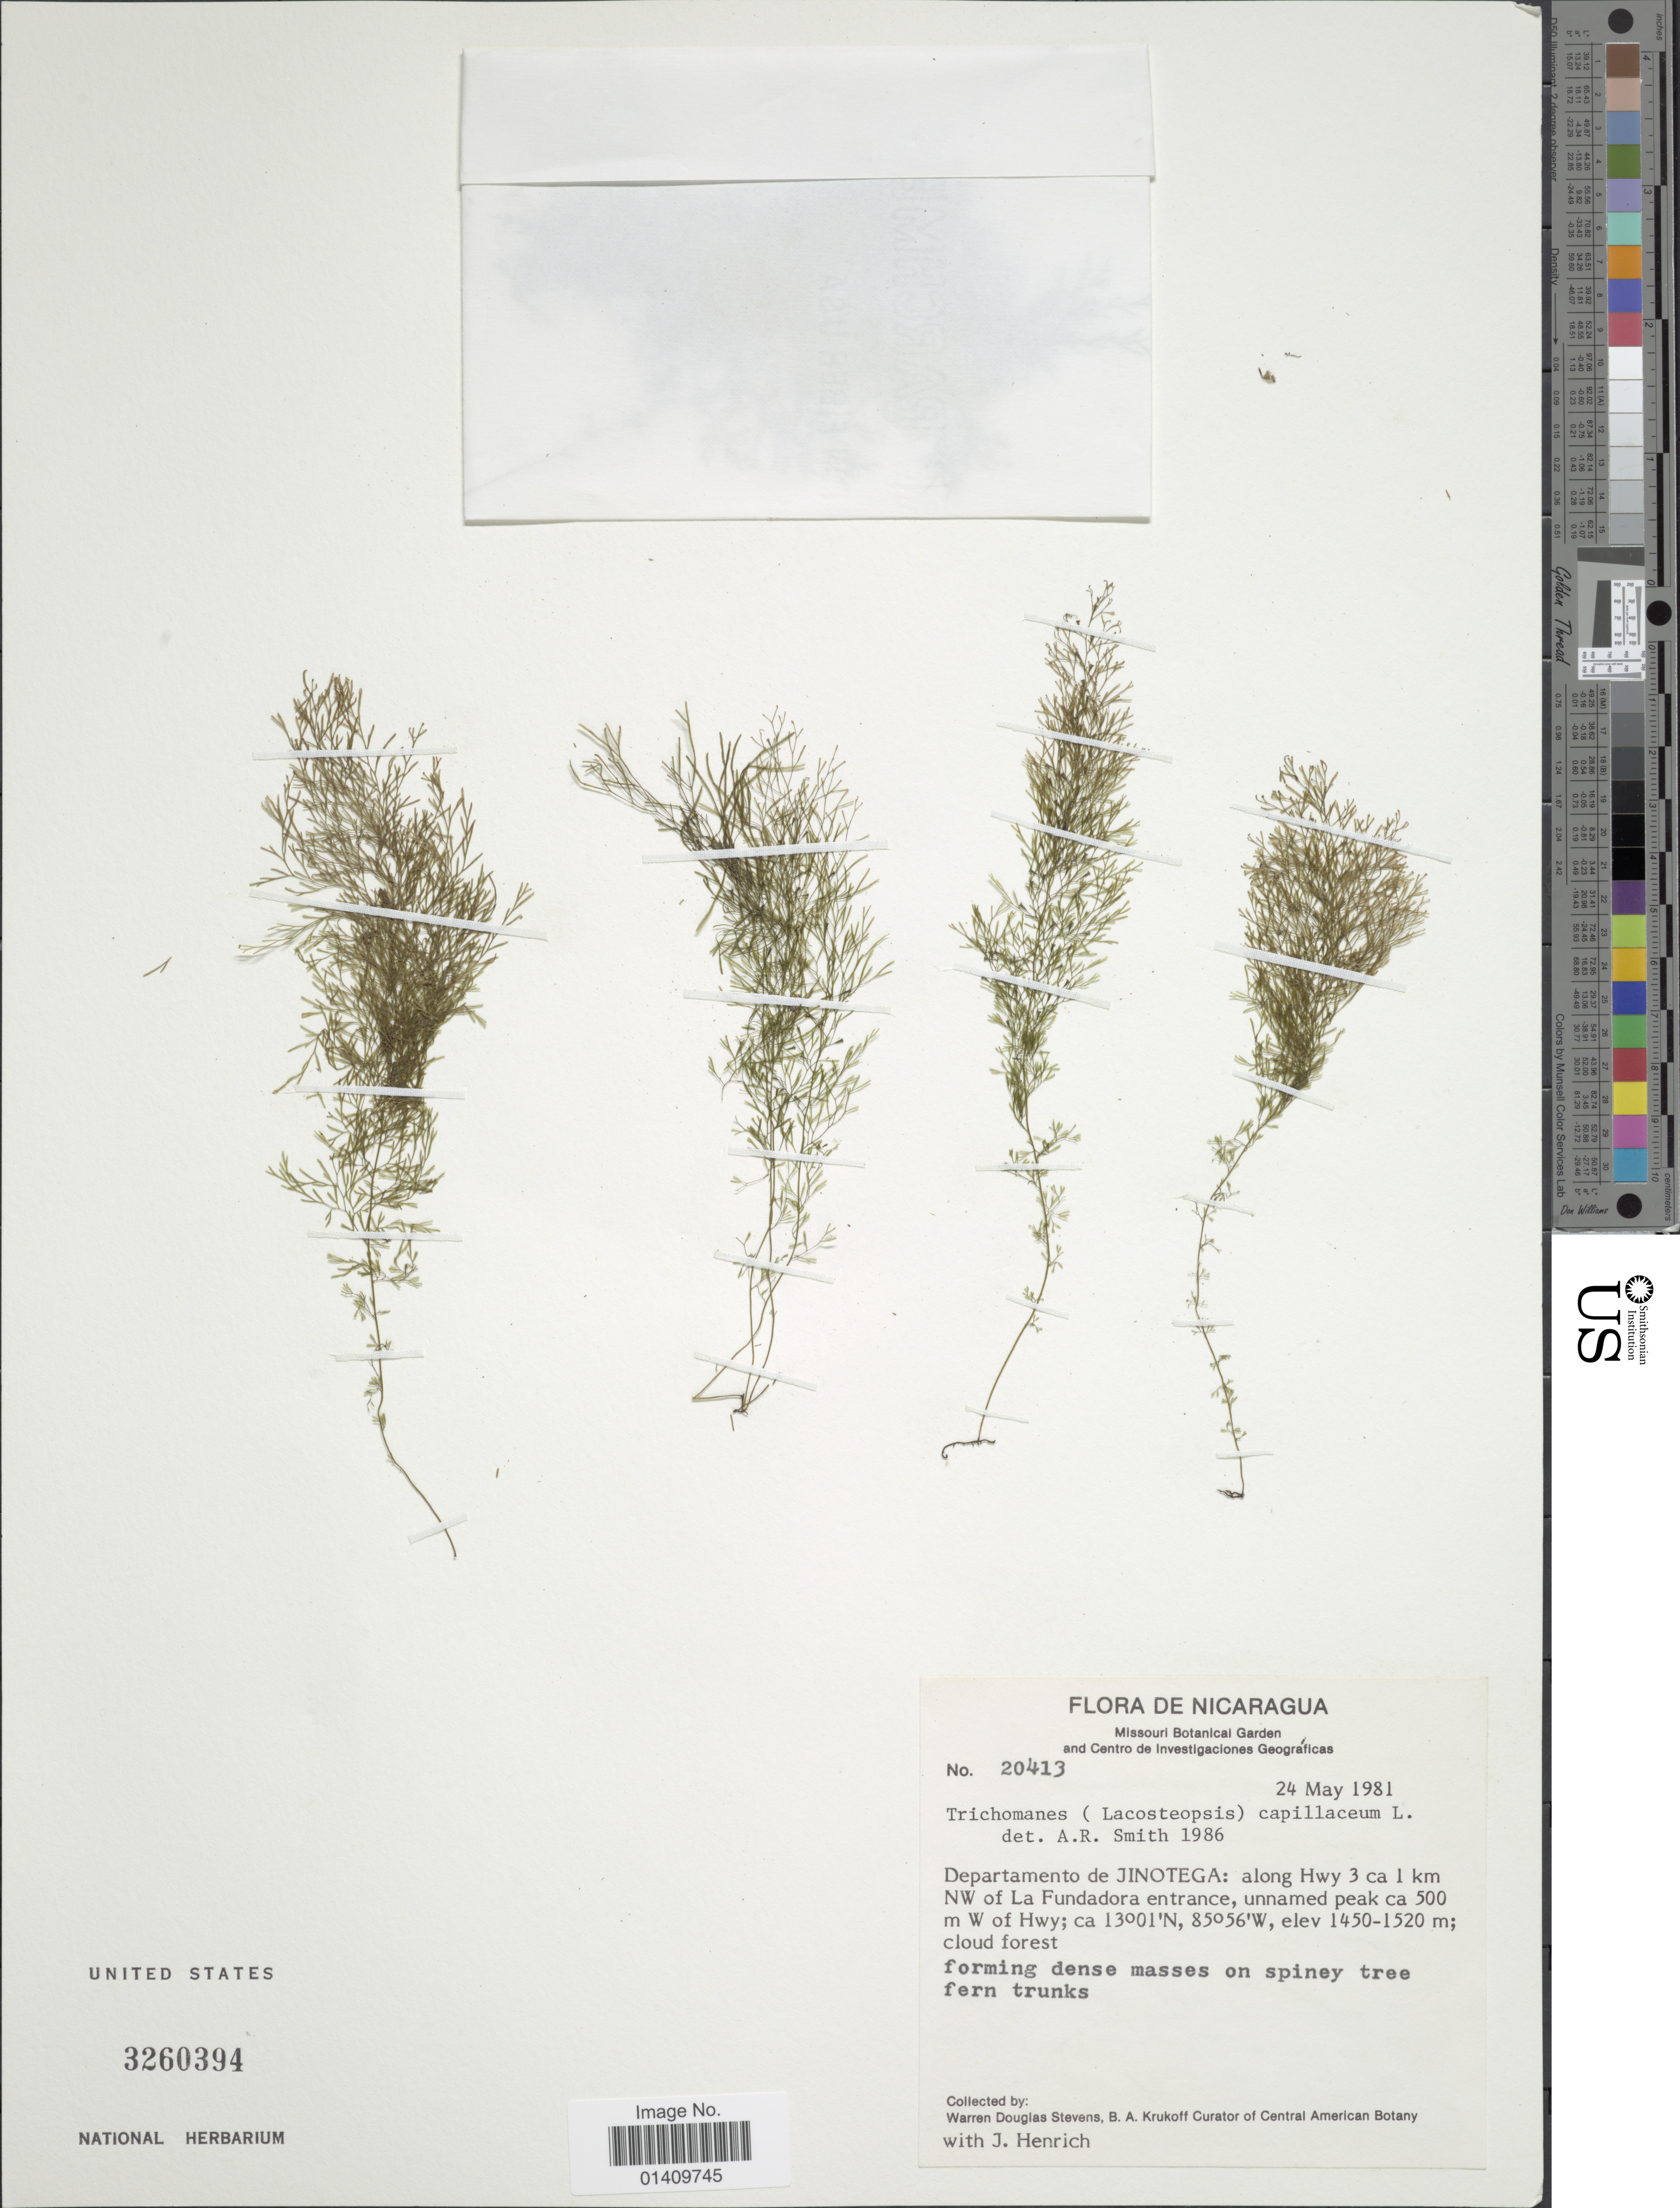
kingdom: Plantae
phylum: Tracheophyta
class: Polypodiopsida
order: Hymenophyllales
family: Hymenophyllaceae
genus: Polyphlebium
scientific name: Polyphlebium capillaceum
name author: (L.) Ebihara & Dubuisson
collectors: W. D. Stevens & J. Henrich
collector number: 20413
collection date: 1981-05-24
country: Nicaragua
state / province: Jinotega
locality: Departamento de Jinotega: along hwy 3 ca 1km NW of la Fundadora entrance unnamed peak ca 500 m W of Hwy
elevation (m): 1450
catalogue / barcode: US 3260394